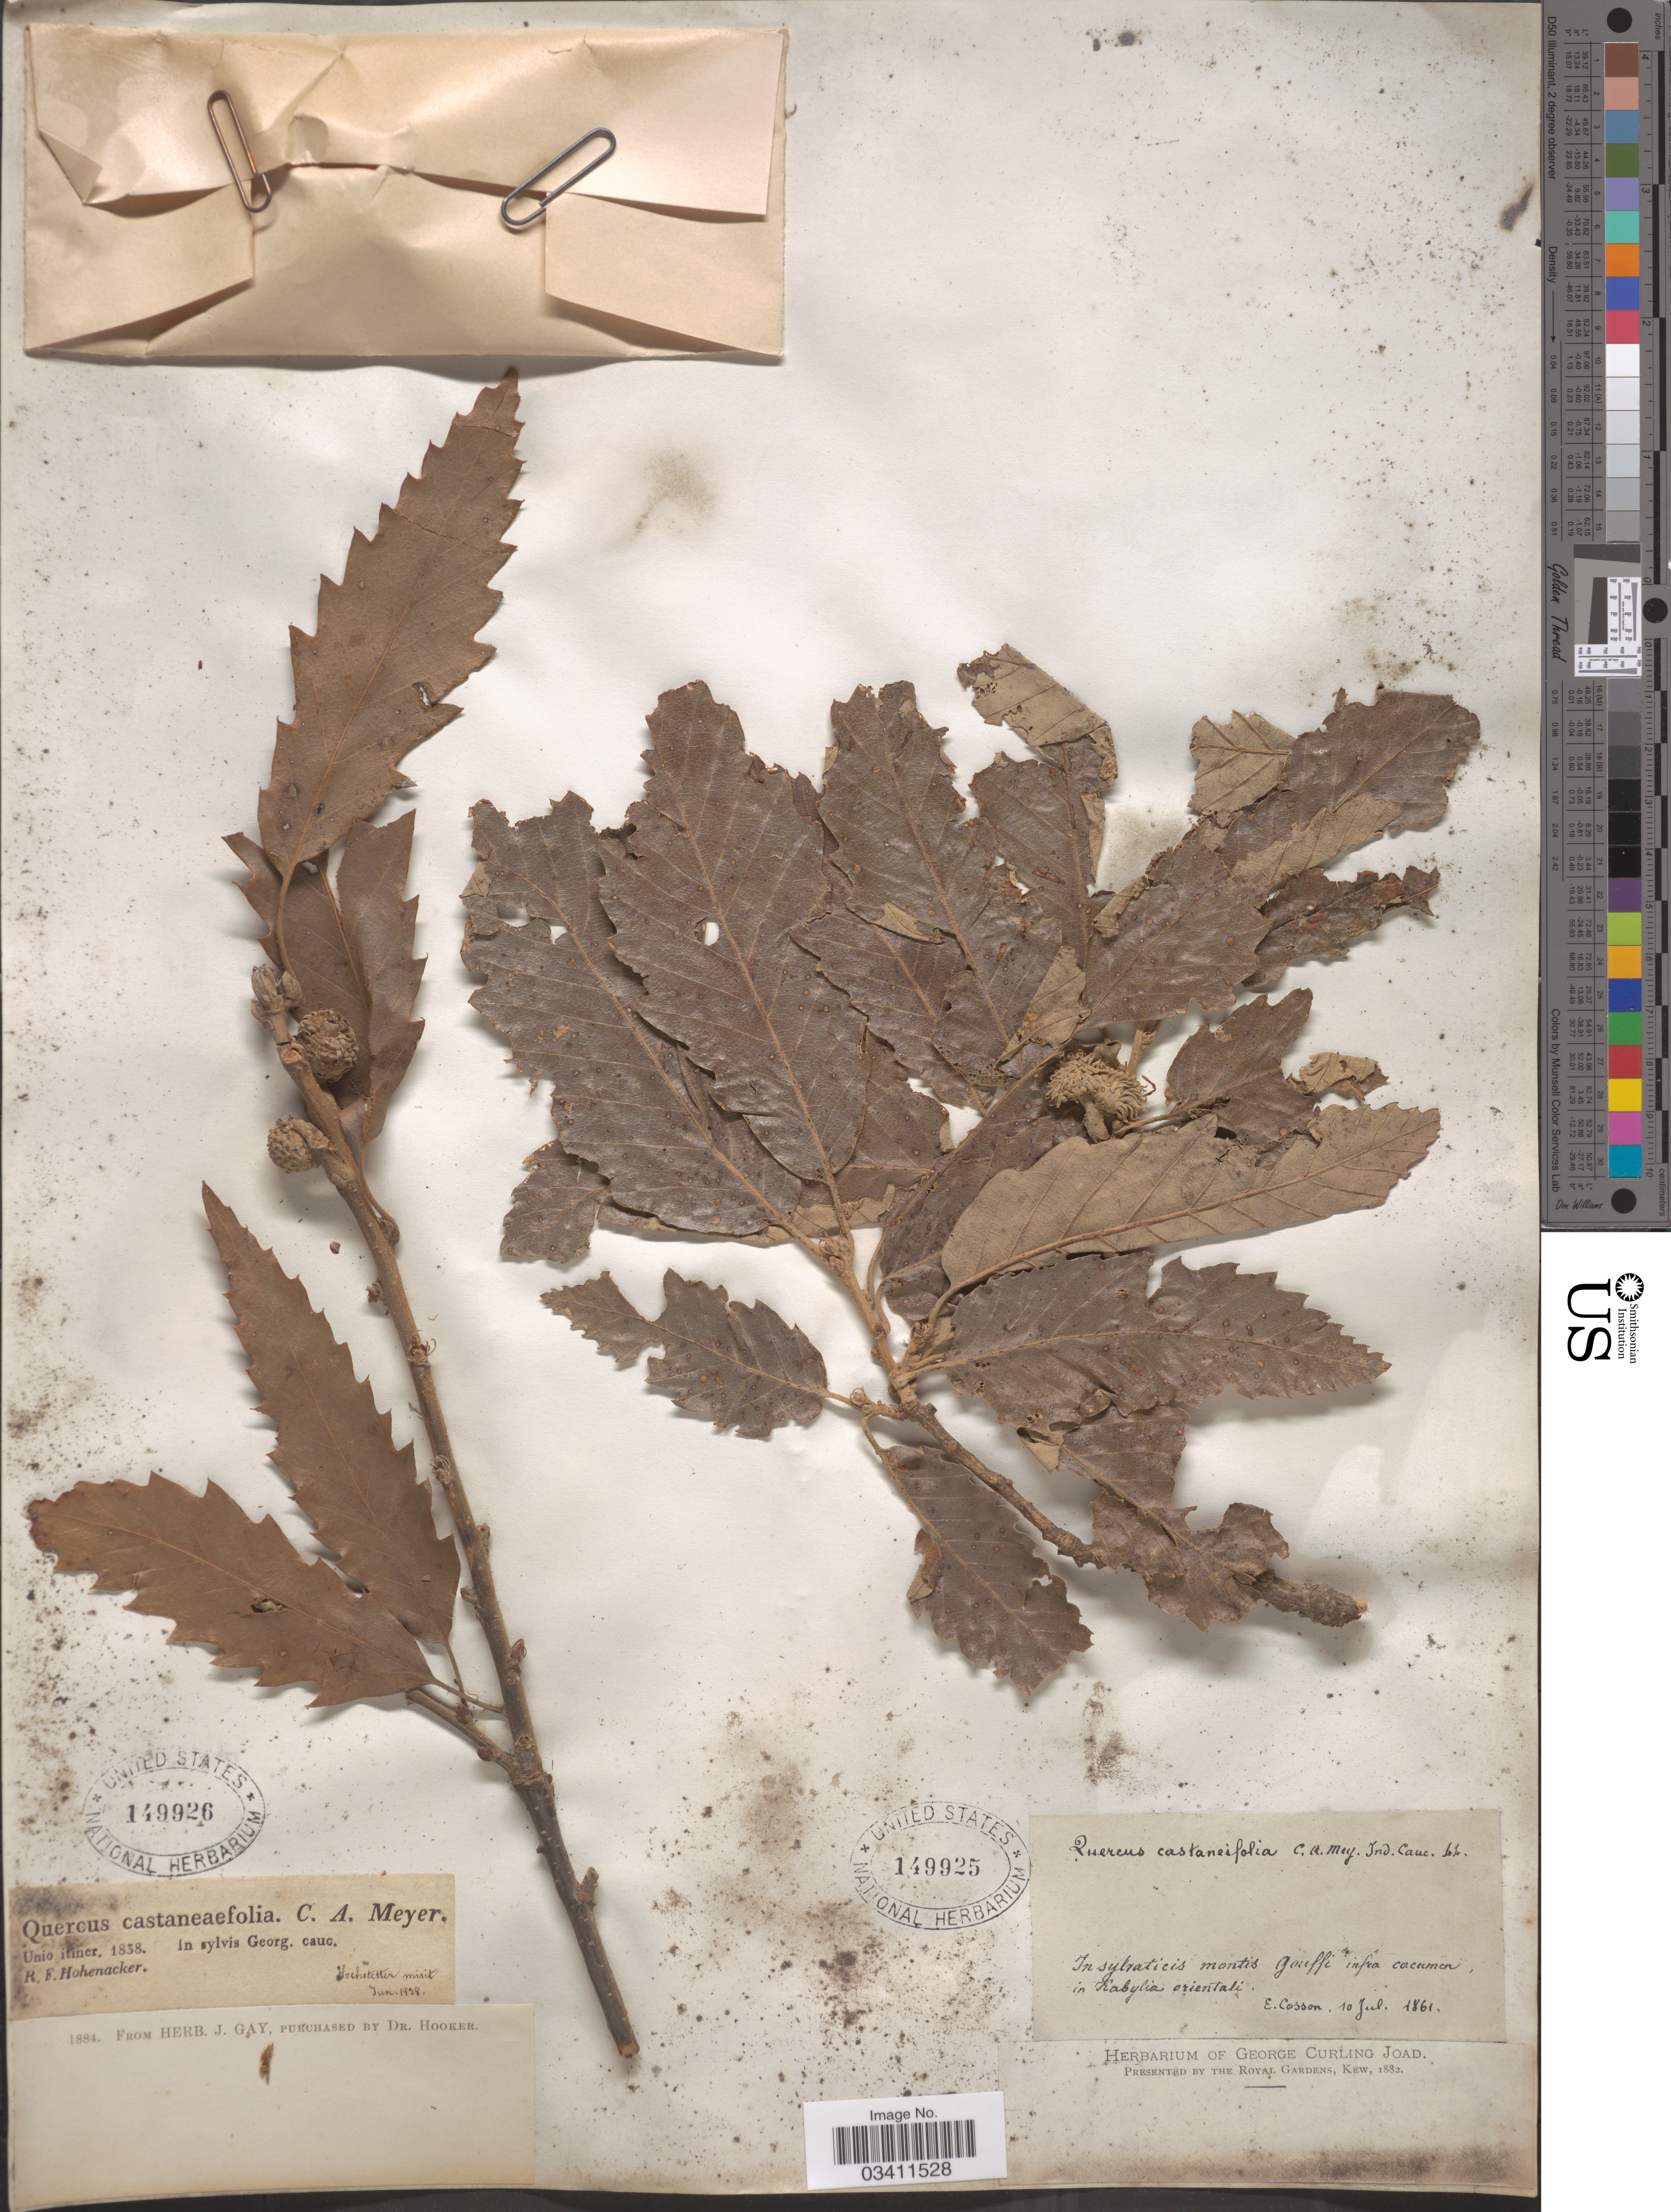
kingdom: Plantae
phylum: Tracheophyta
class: Magnoliopsida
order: Fagales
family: Fagaceae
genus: Quercus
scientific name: Quercus castaneifolia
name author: C.A. Mey.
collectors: R. F. Hohenacker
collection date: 1838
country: Georgia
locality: In sylvis Georg. cauc.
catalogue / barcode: US 149926